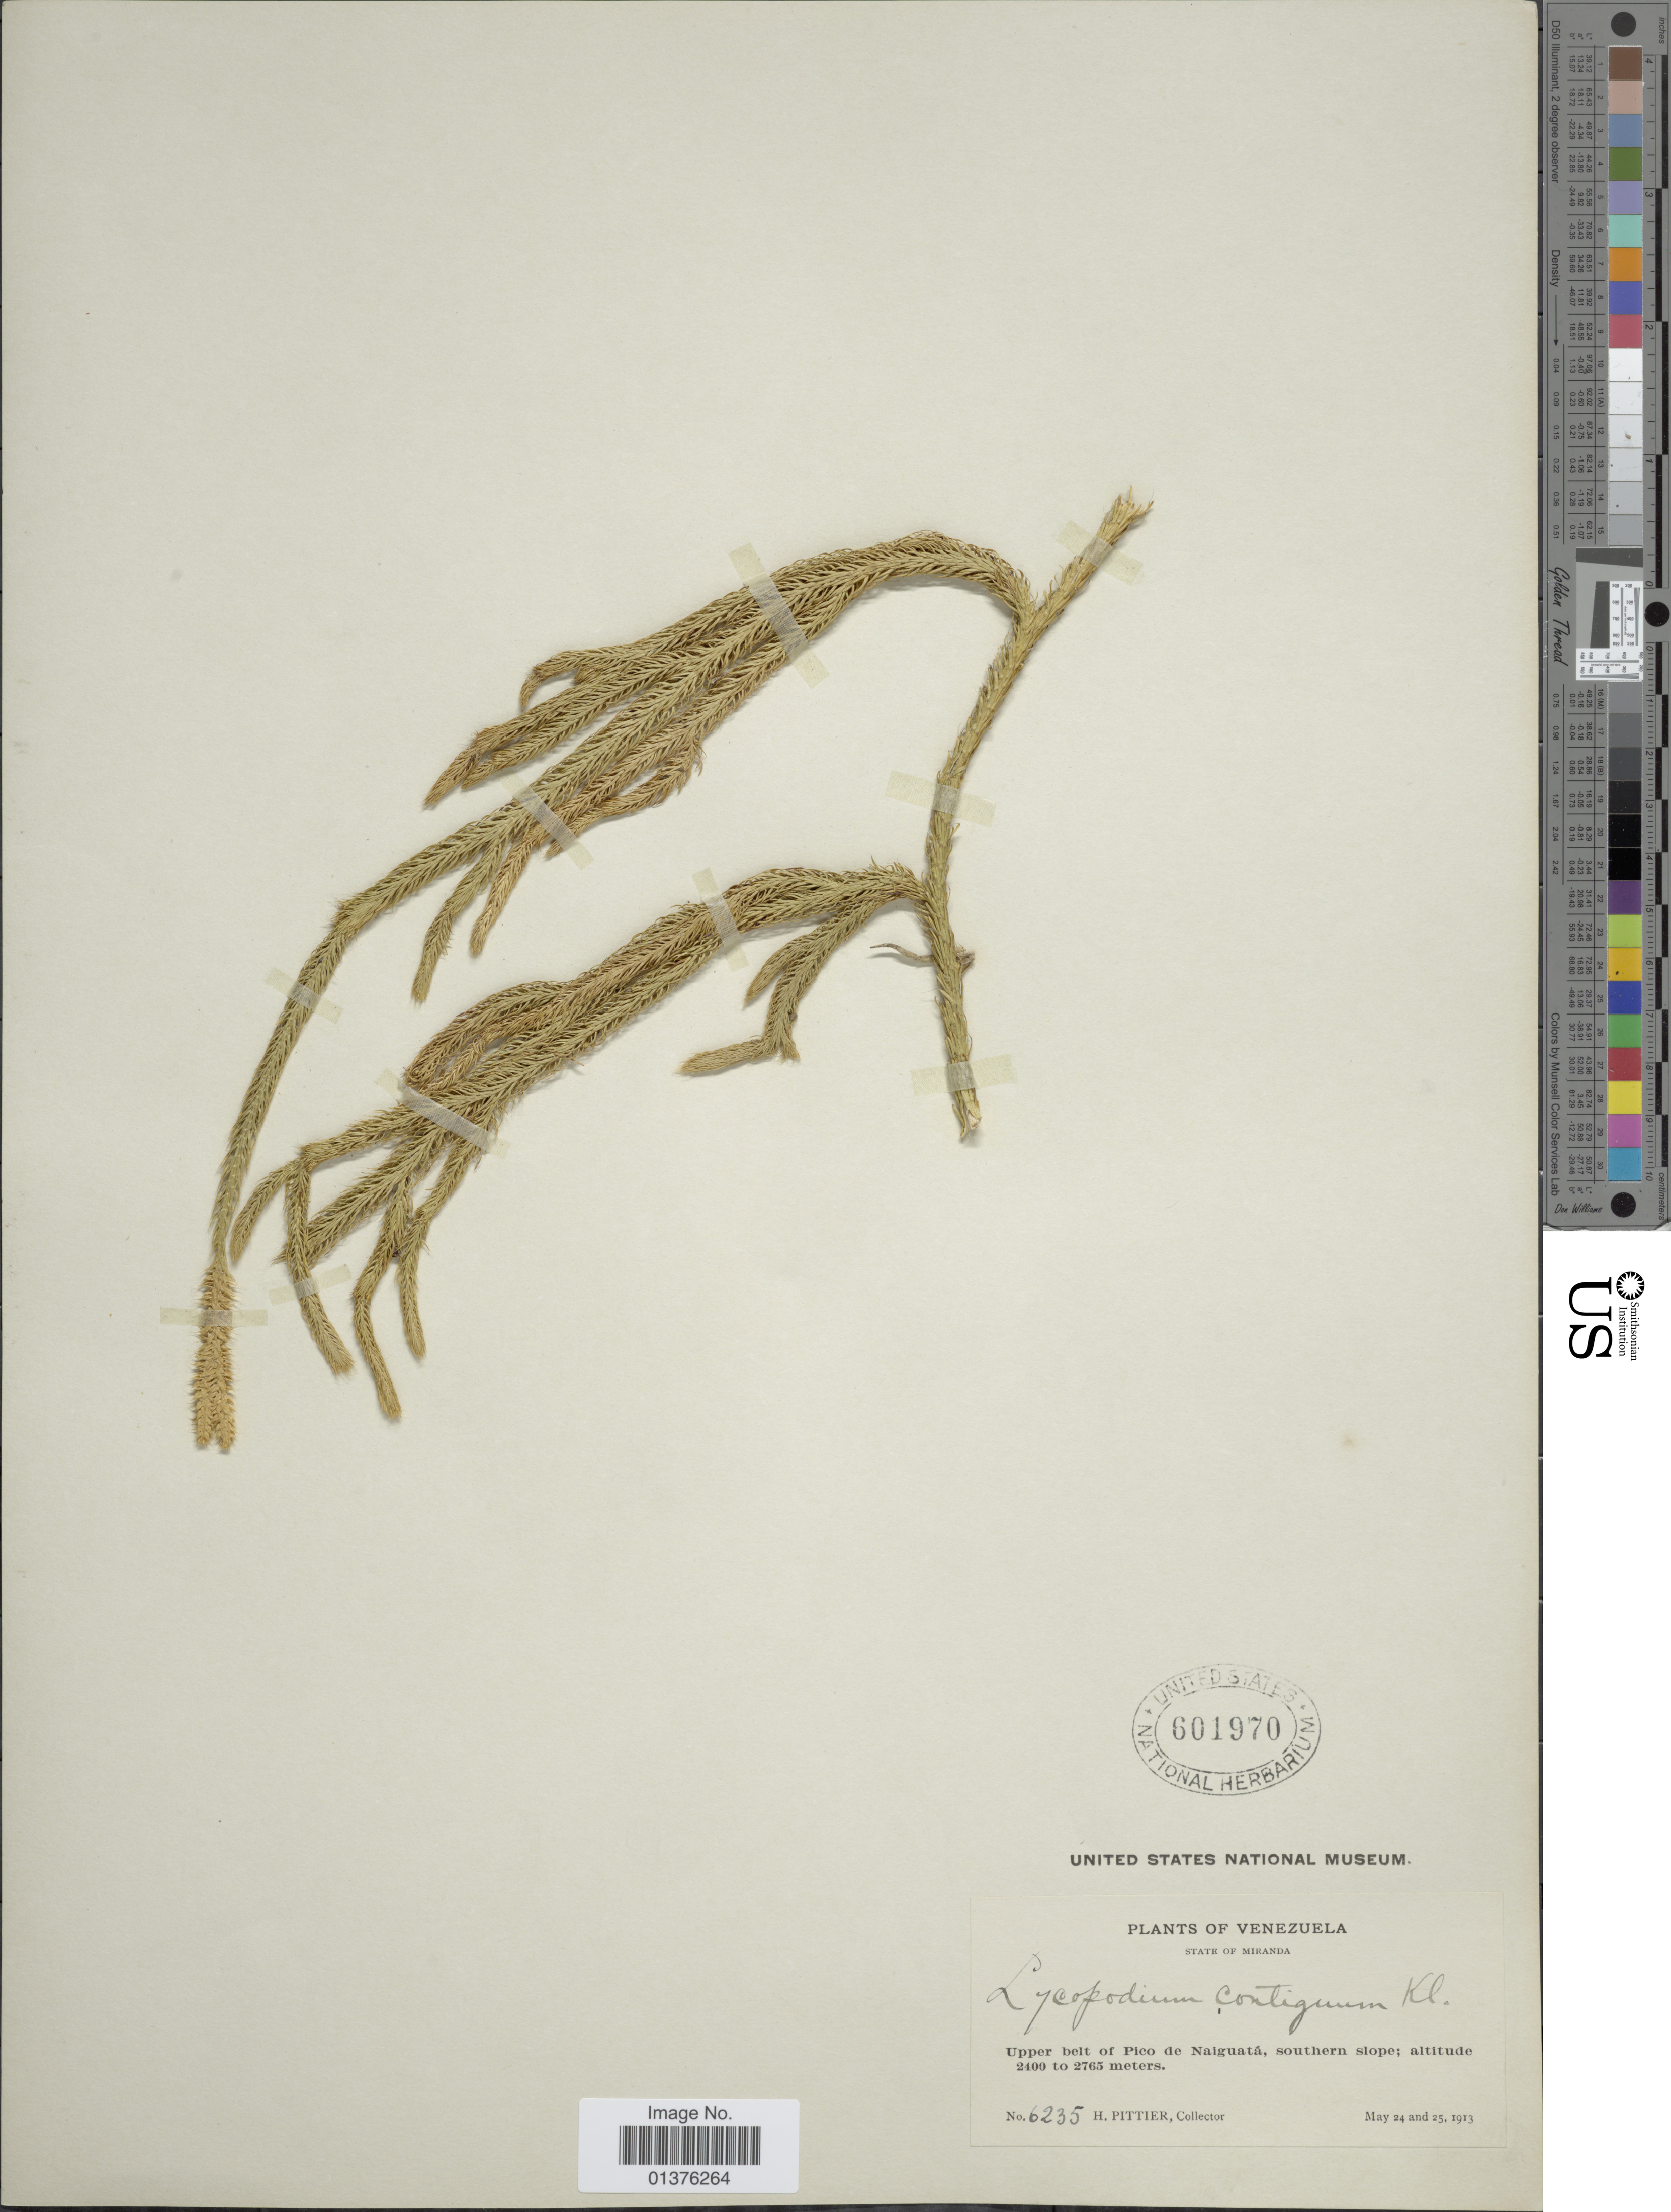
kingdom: Plantae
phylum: Tracheophyta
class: Lycopodiopsida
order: Lycopodiales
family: Lycopodiaceae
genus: Lycopodium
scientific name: Lycopodium clavatum subsp. contiguum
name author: (Klotzsch) B. Øllg.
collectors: H. F. Pittier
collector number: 6235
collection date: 1913-05-24/1913-05-25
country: Venezuela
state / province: Miranda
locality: Upper belt of Pico de Nalguatá, southern slope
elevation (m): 2400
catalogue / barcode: US 601970